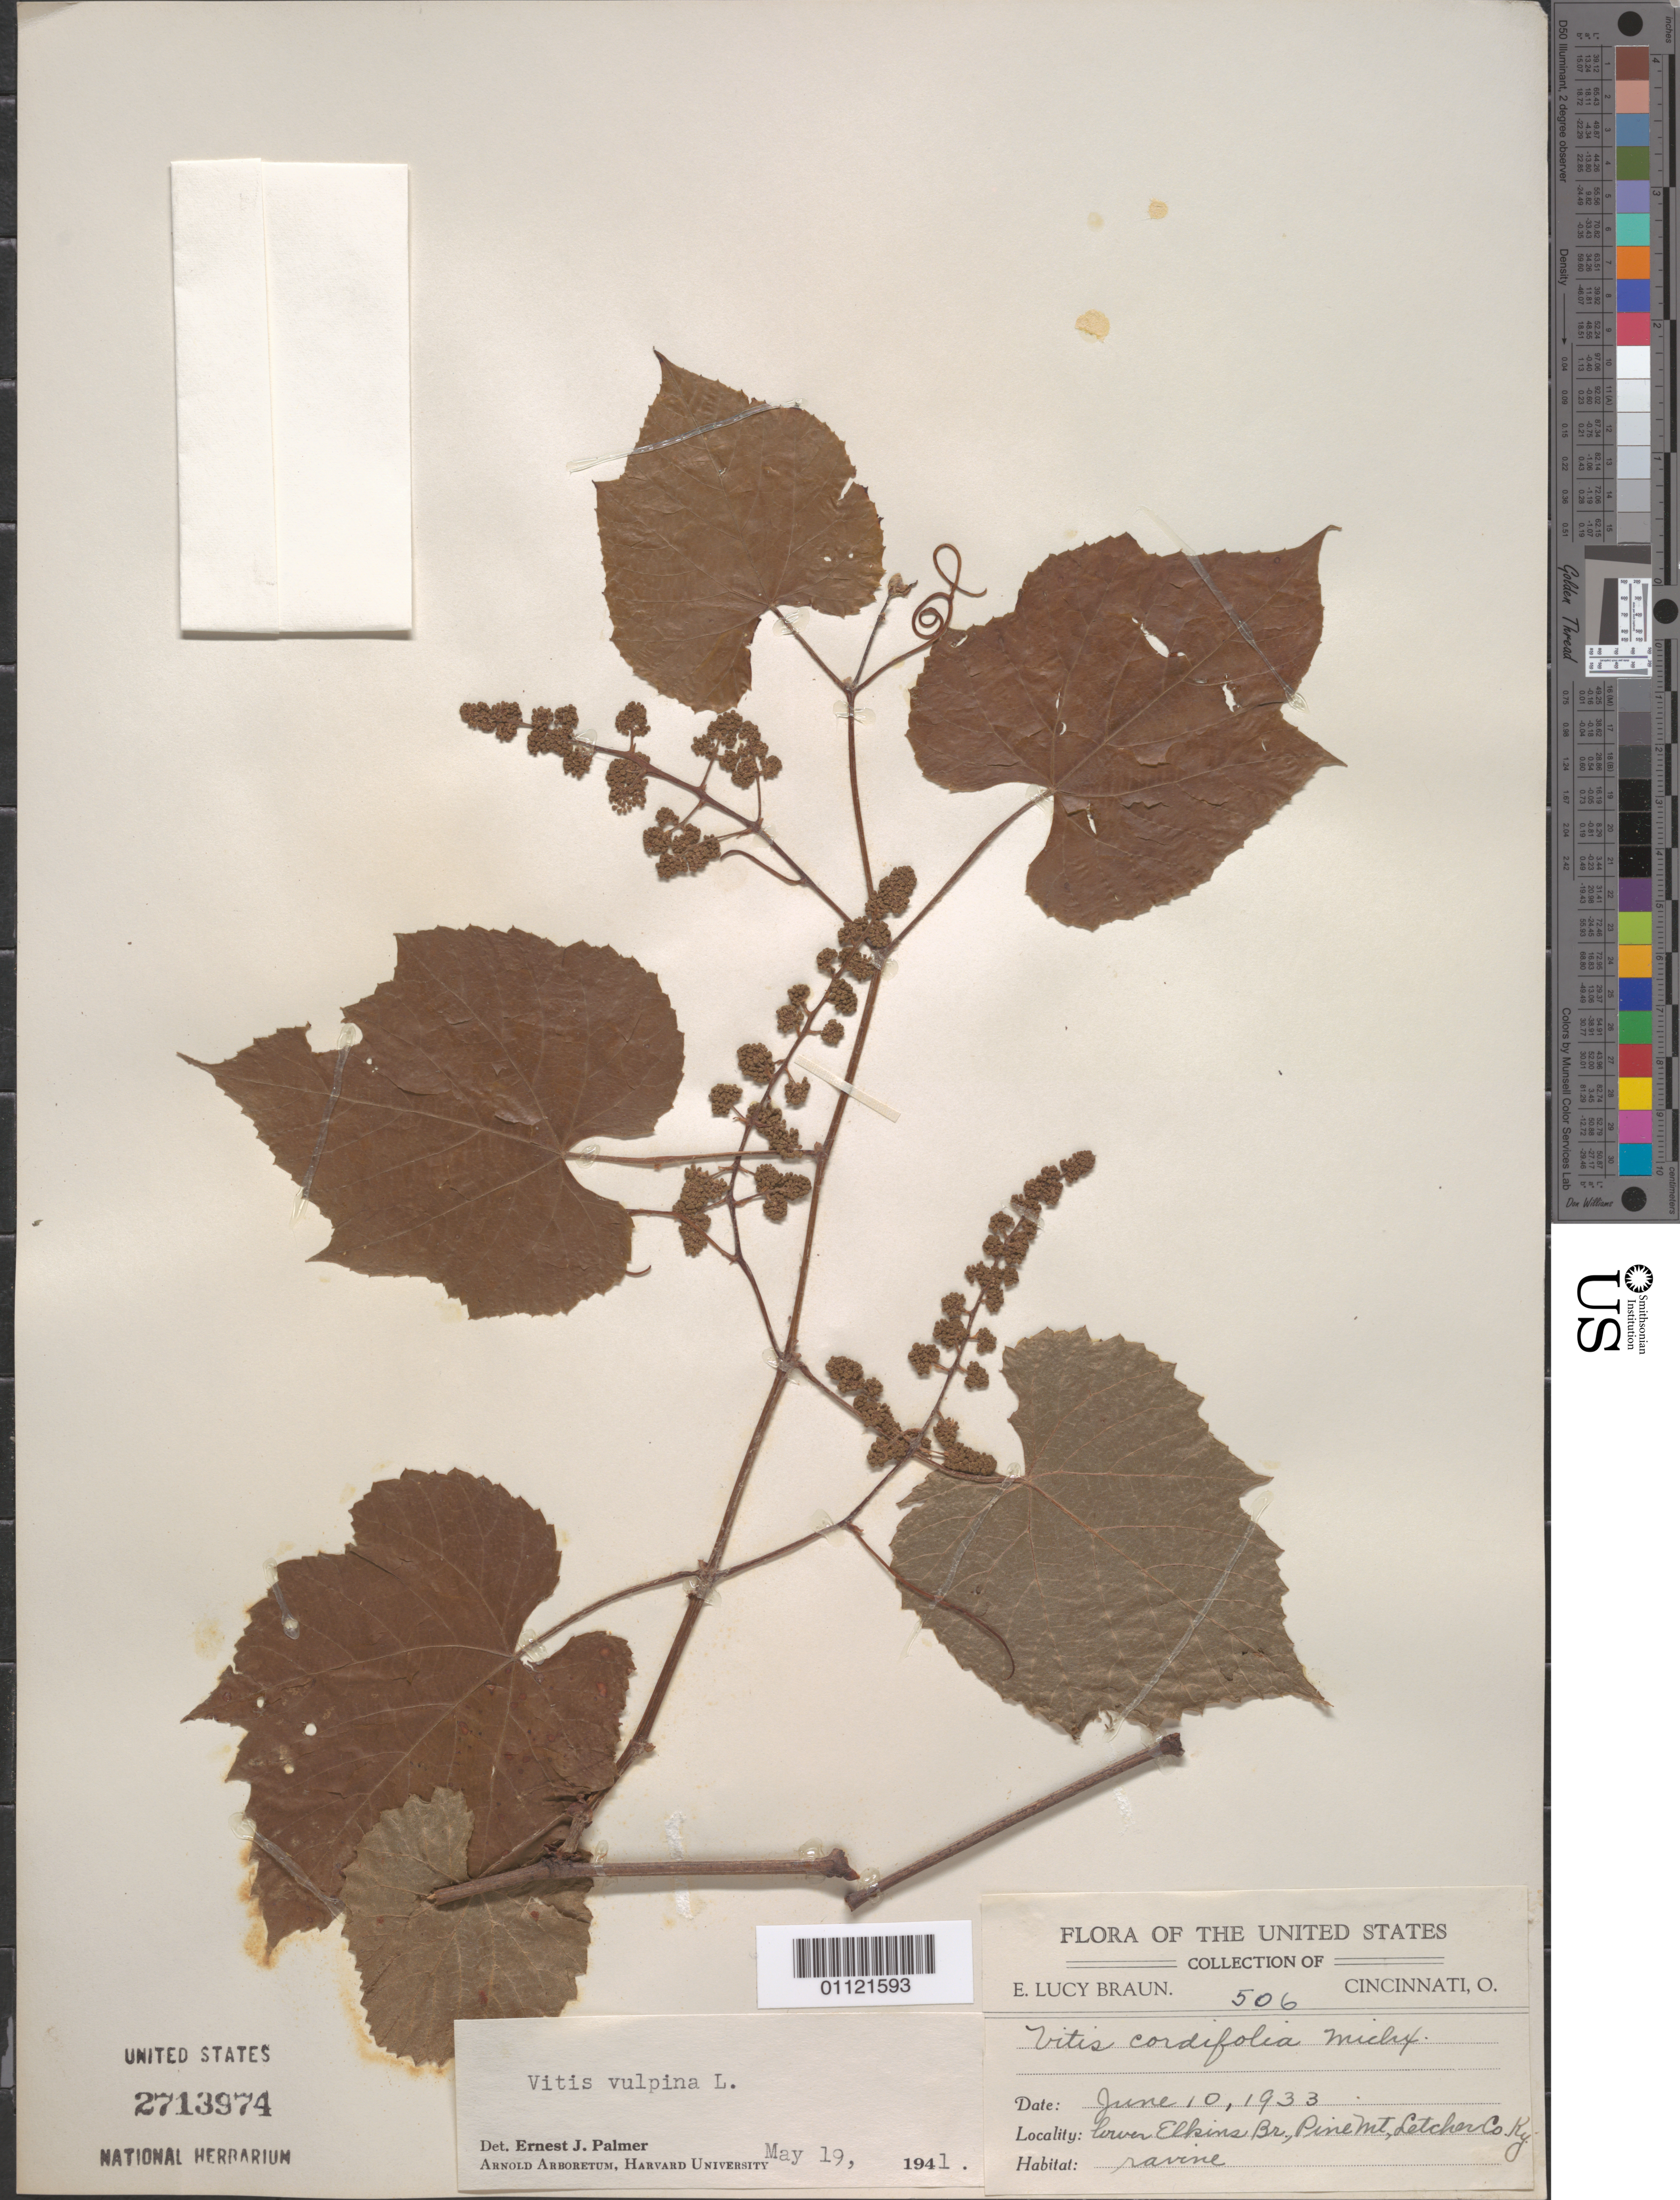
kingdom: Plantae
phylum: Tracheophyta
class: Magnoliopsida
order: Vitales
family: Vitaceae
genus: Vitis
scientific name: Vitis vulpina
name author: L.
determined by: Palmer, E. J.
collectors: E. L. Braun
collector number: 506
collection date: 1933-06-10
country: United States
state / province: Kentucky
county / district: Letcher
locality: lower Elkins Br.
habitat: ravine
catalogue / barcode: US 2713974